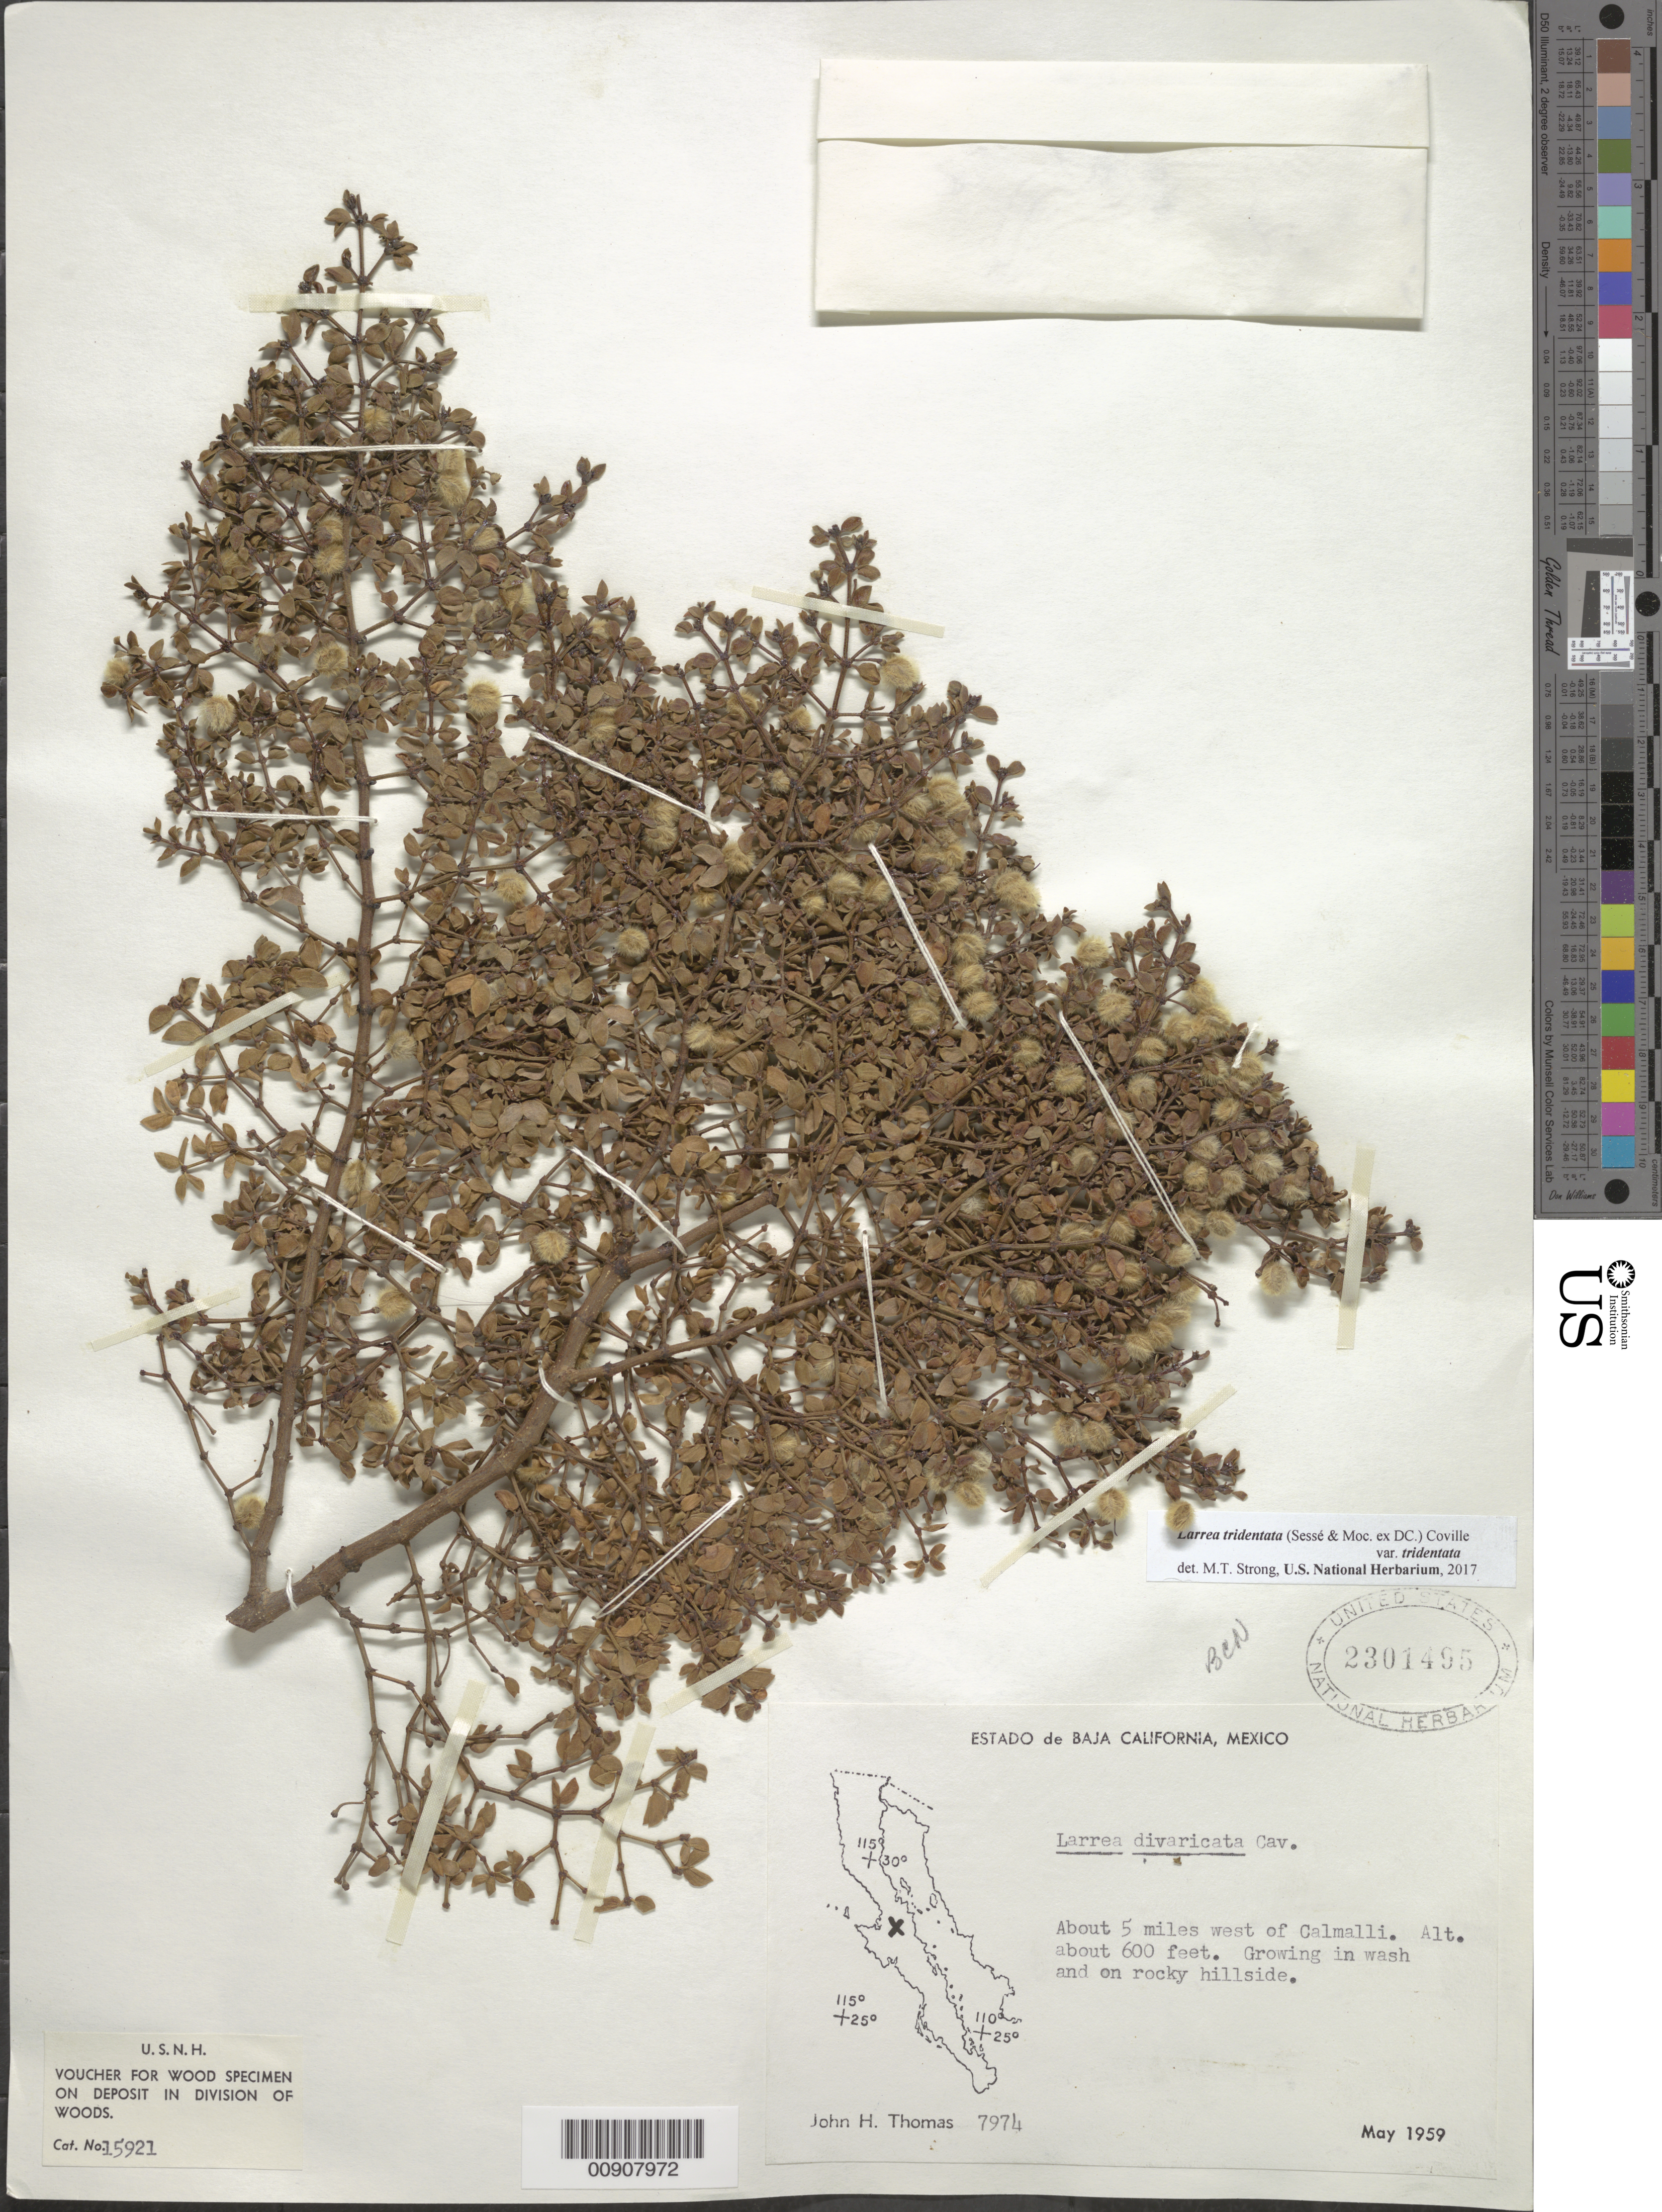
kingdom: Plantae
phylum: Tracheophyta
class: Magnoliopsida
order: Zygophyllales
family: Zygophyllaceae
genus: Larrea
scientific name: Larrea tridentata var. tridentata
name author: (Sessé & Moc. ex DC.) Coville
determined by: Strong, M. T., (US), Smithsonian Institution - National Museum of Natural History (UNITED STATES)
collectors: J. H. Thomas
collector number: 7974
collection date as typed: May 1959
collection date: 1959-05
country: Mexico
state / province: Baja California Norte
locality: About 5 miles west of Calmalli. Estado Baja California.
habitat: Growing in wash and on rocky hillside.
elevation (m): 183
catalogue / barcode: US 2301495